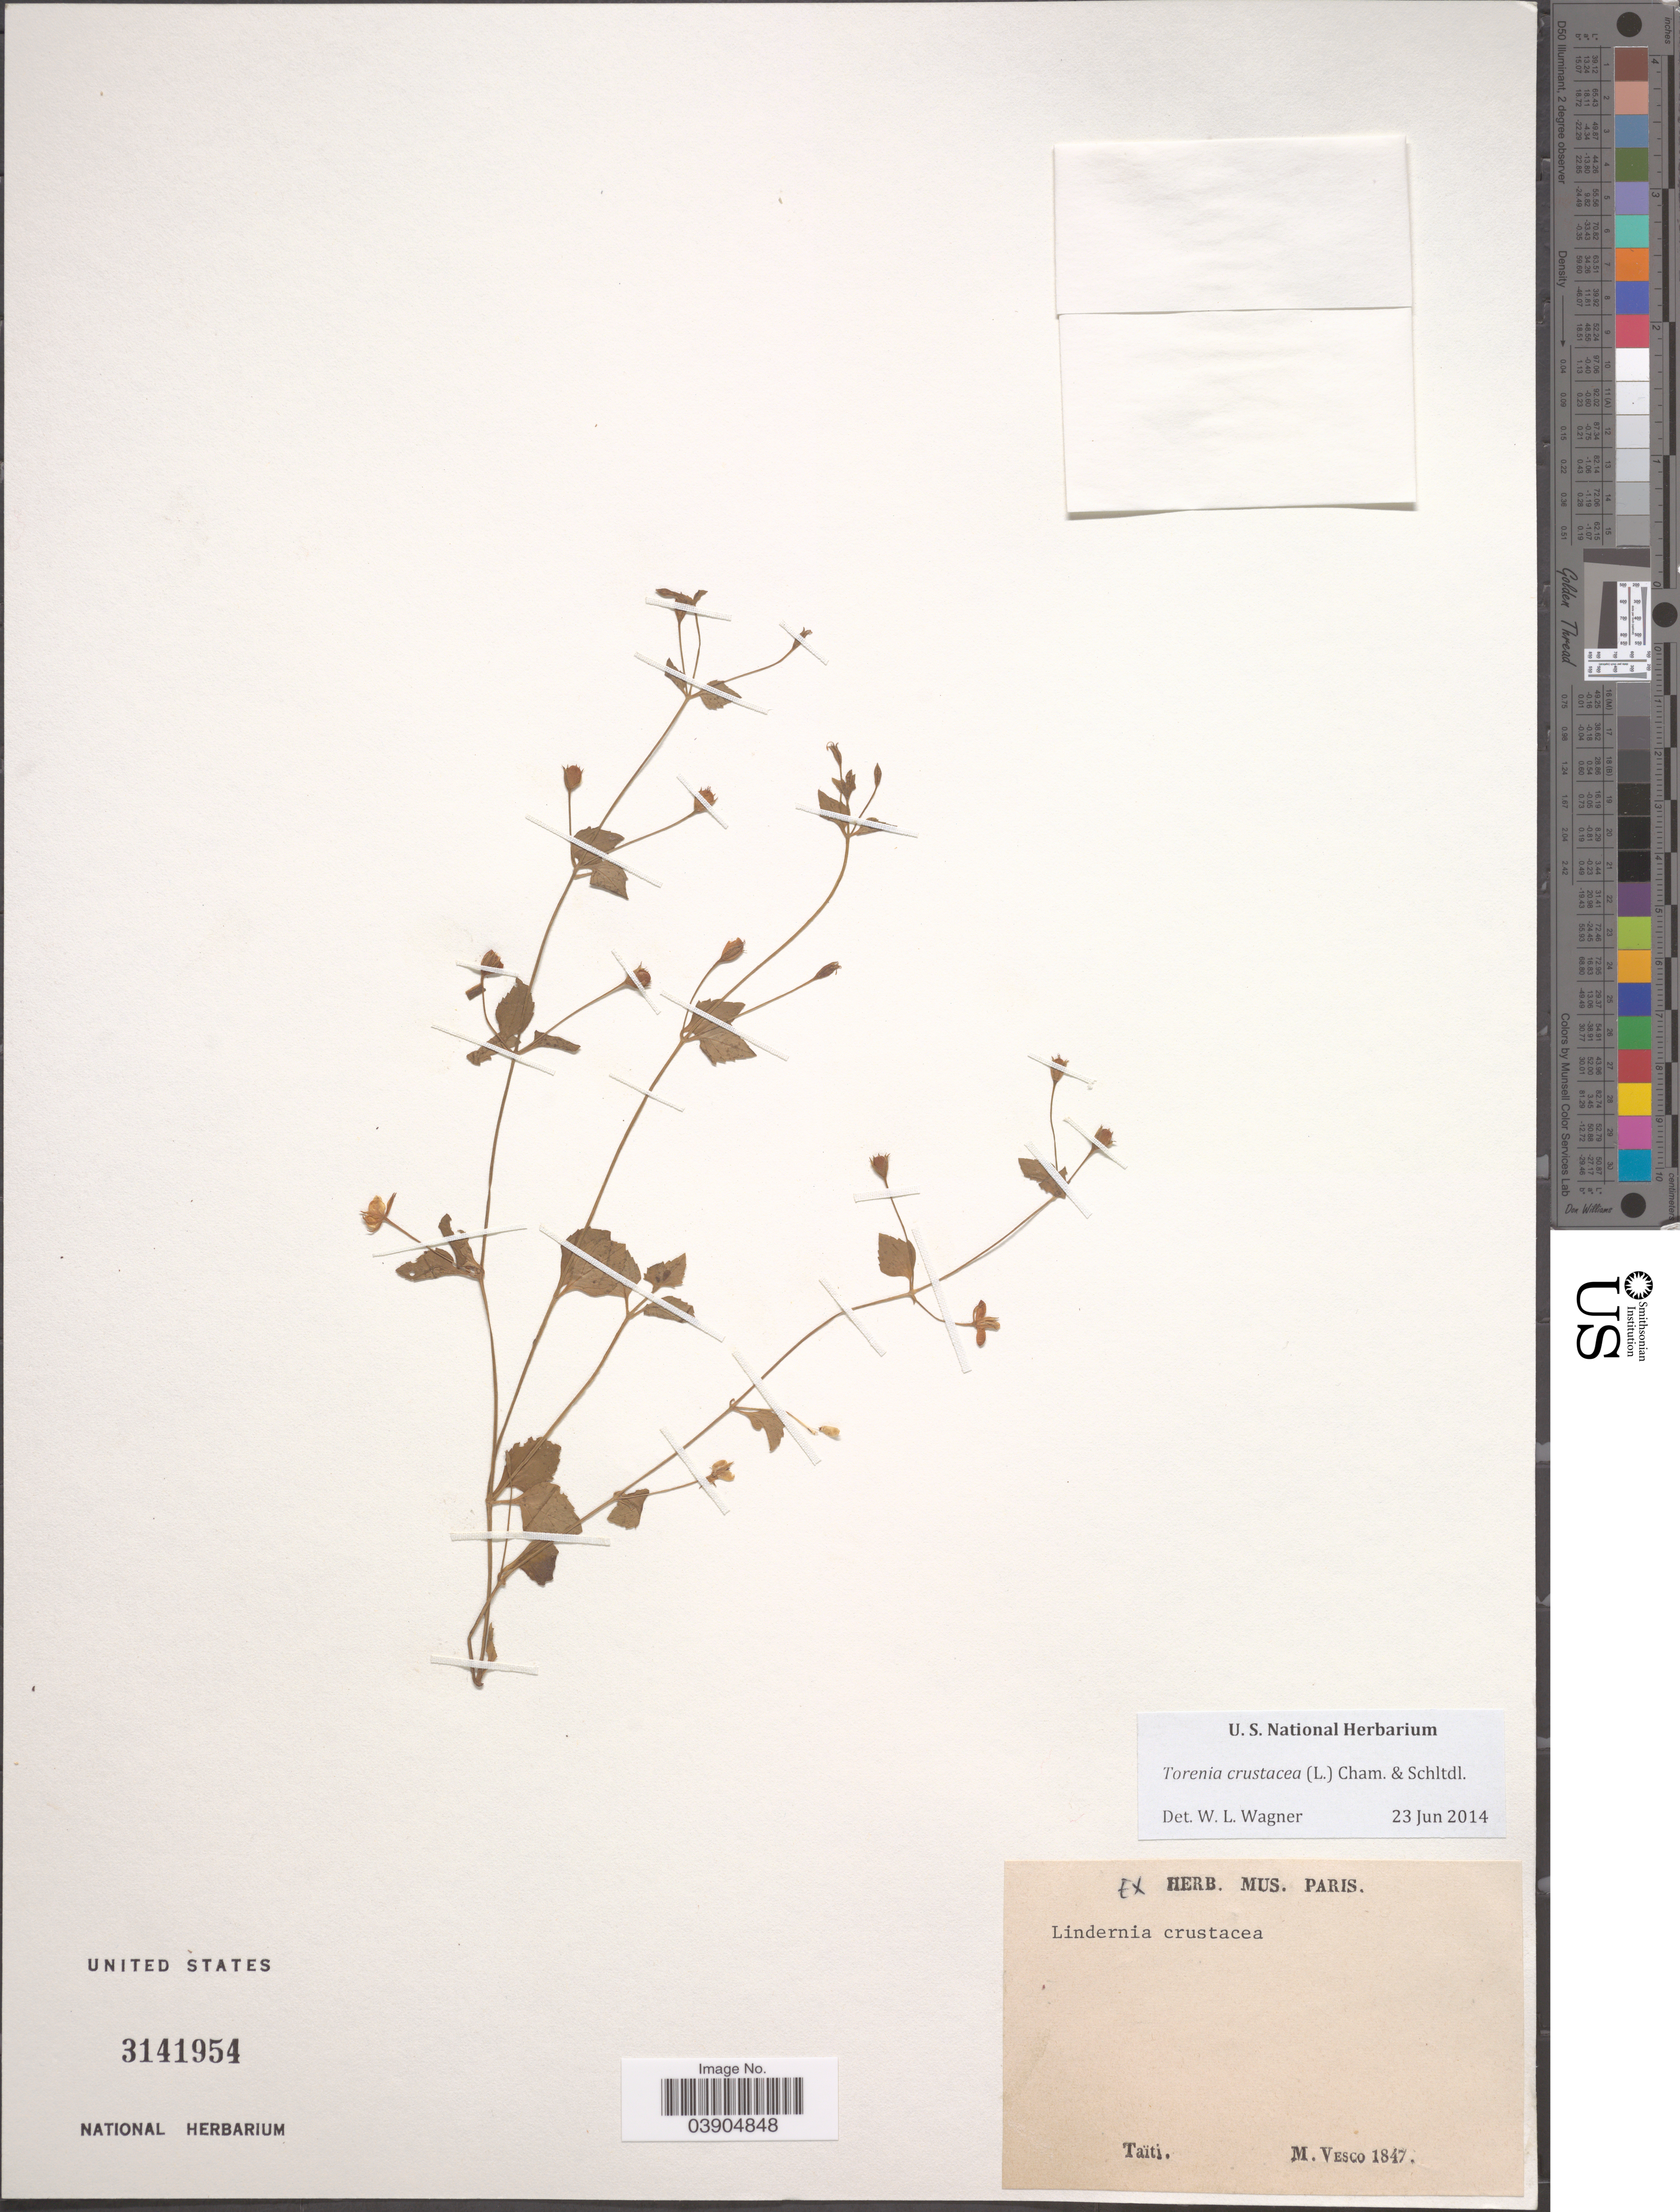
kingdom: Plantae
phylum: Tracheophyta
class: Magnoliopsida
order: Lamiales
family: Linderniaceae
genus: Lindernia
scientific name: Lindernia crustacea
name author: (L.) F. Muell.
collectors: M. Vesco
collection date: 1847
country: French Polynesia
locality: Taïti.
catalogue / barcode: US 3141954